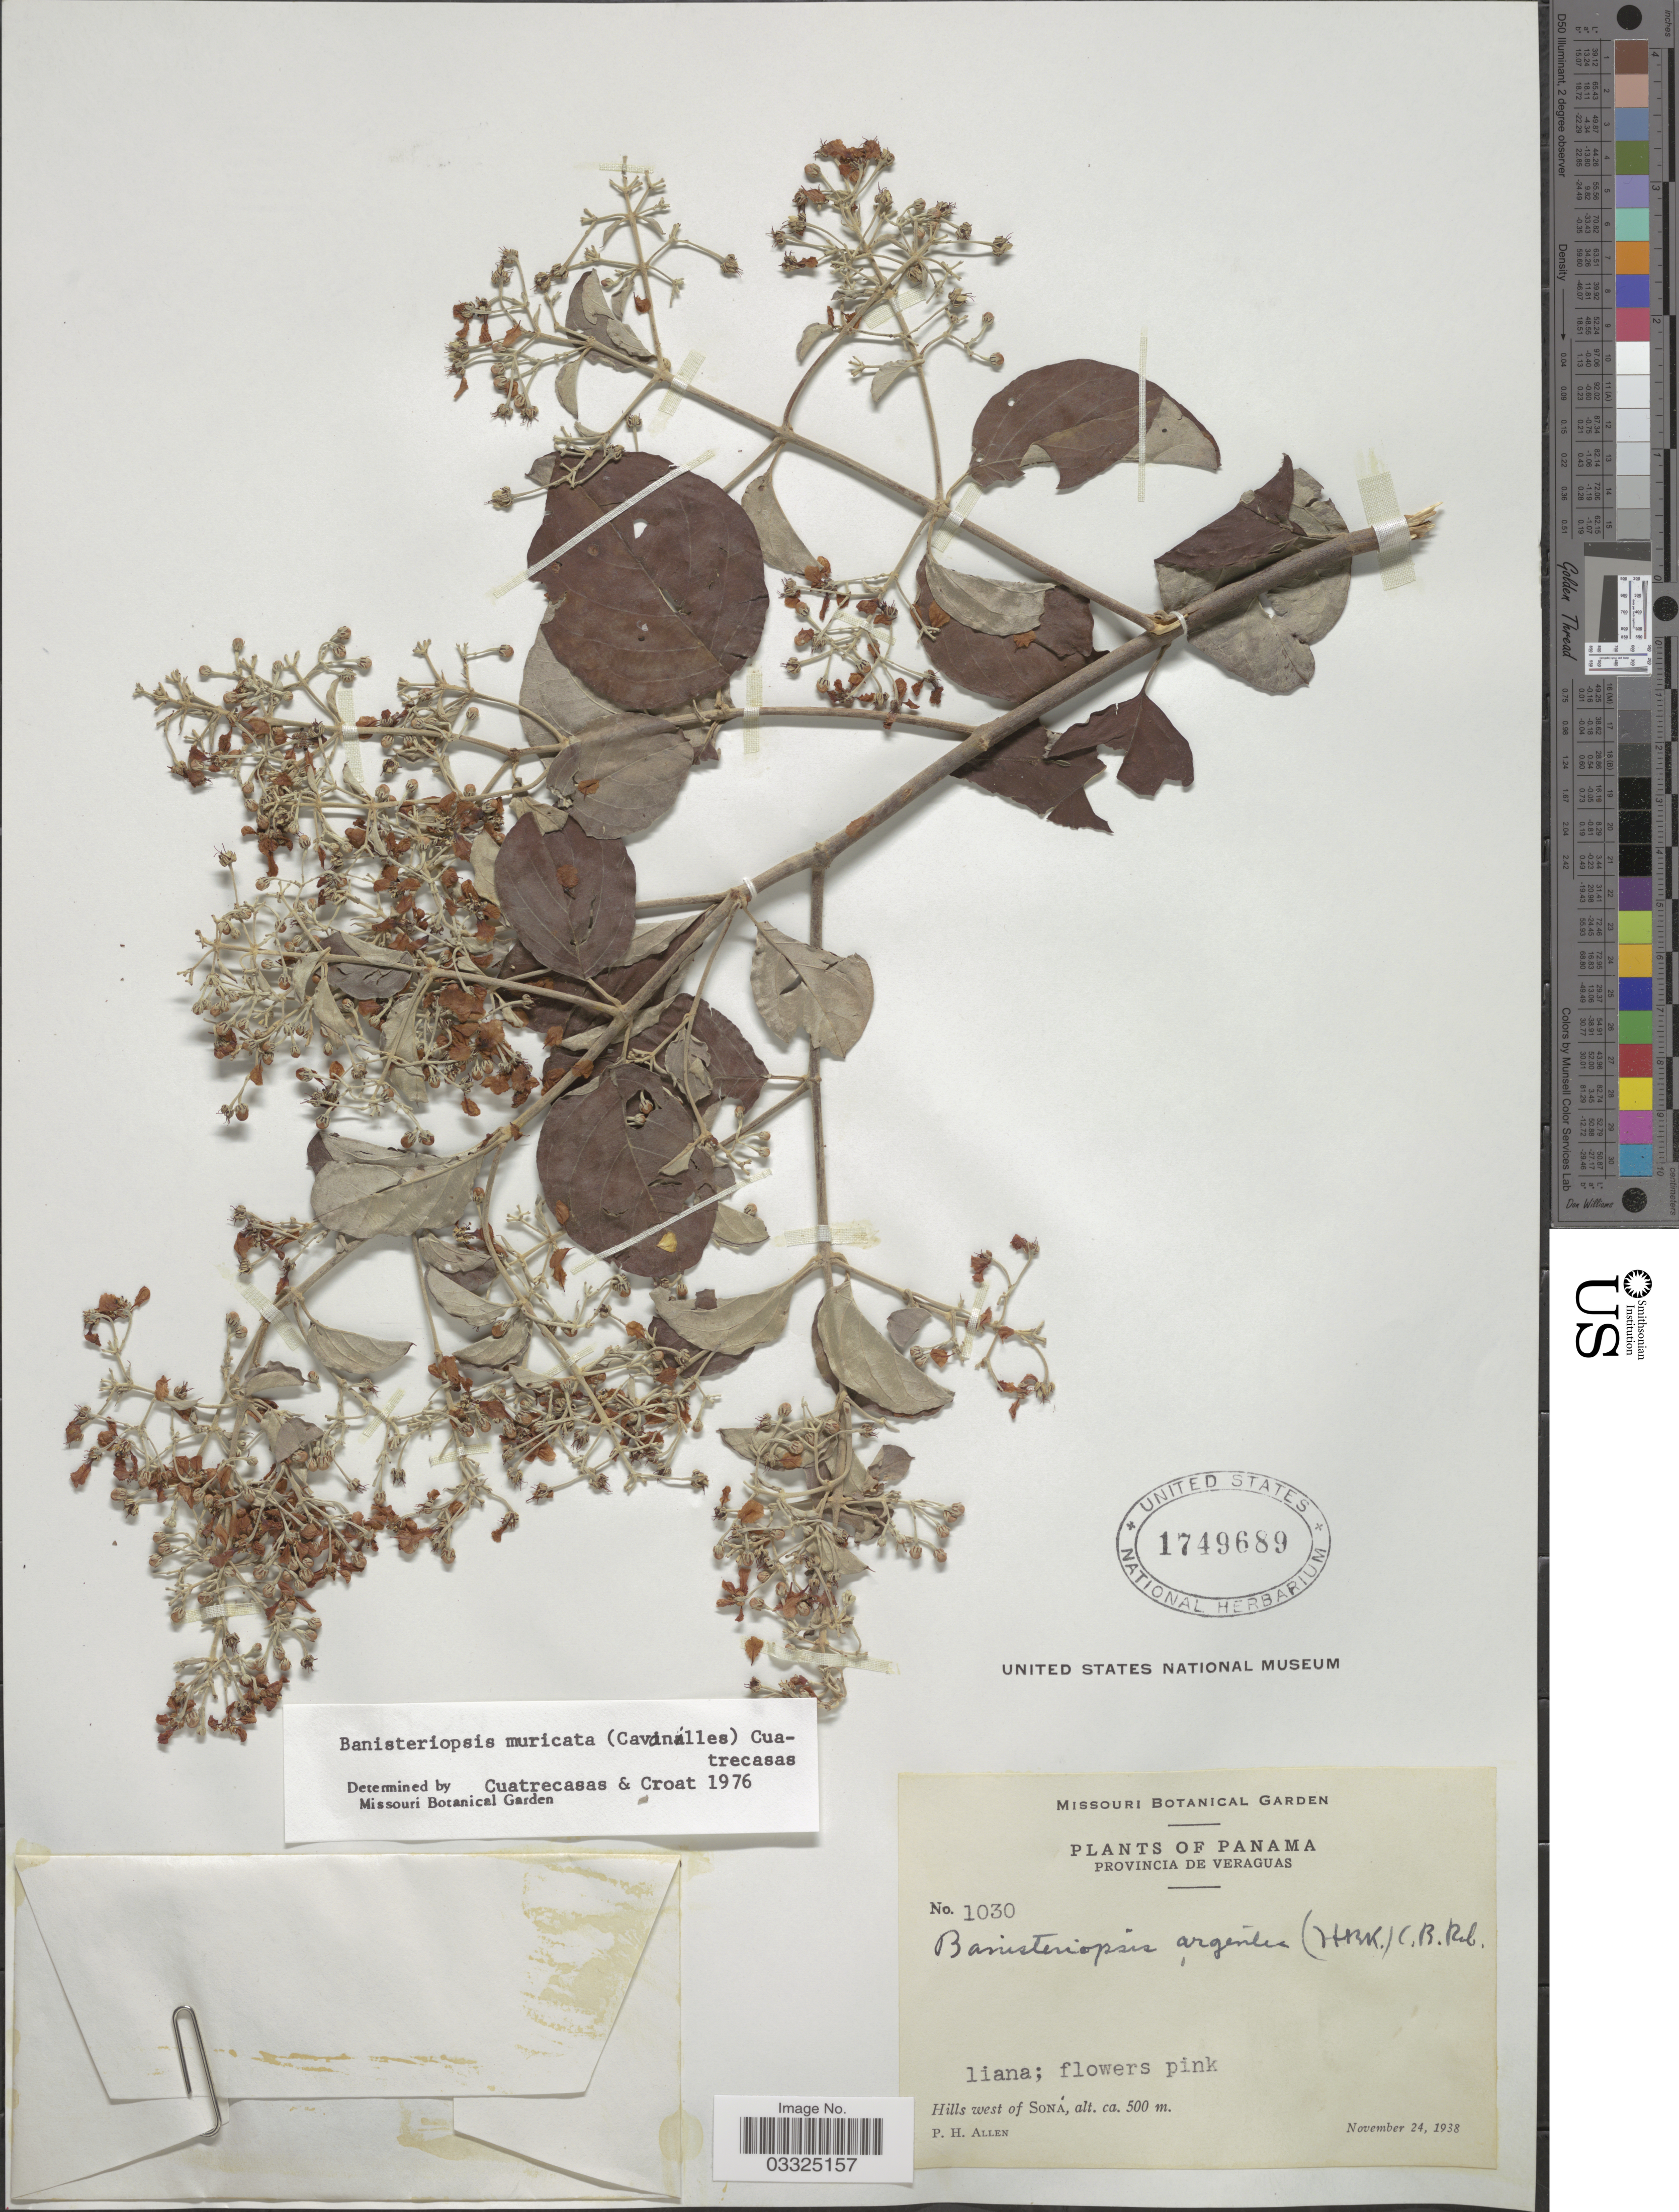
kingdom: Plantae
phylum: Tracheophyta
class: Magnoliopsida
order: Malpighiales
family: Malpighiaceae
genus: Banisteriopsis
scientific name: Banisteriopsis muricata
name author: (Cav.) Cuatrec.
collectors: P. H. Allen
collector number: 1030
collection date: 1938-11-24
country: Panama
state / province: Veraguas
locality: Hills west of Soná.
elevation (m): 500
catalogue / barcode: US 1749689